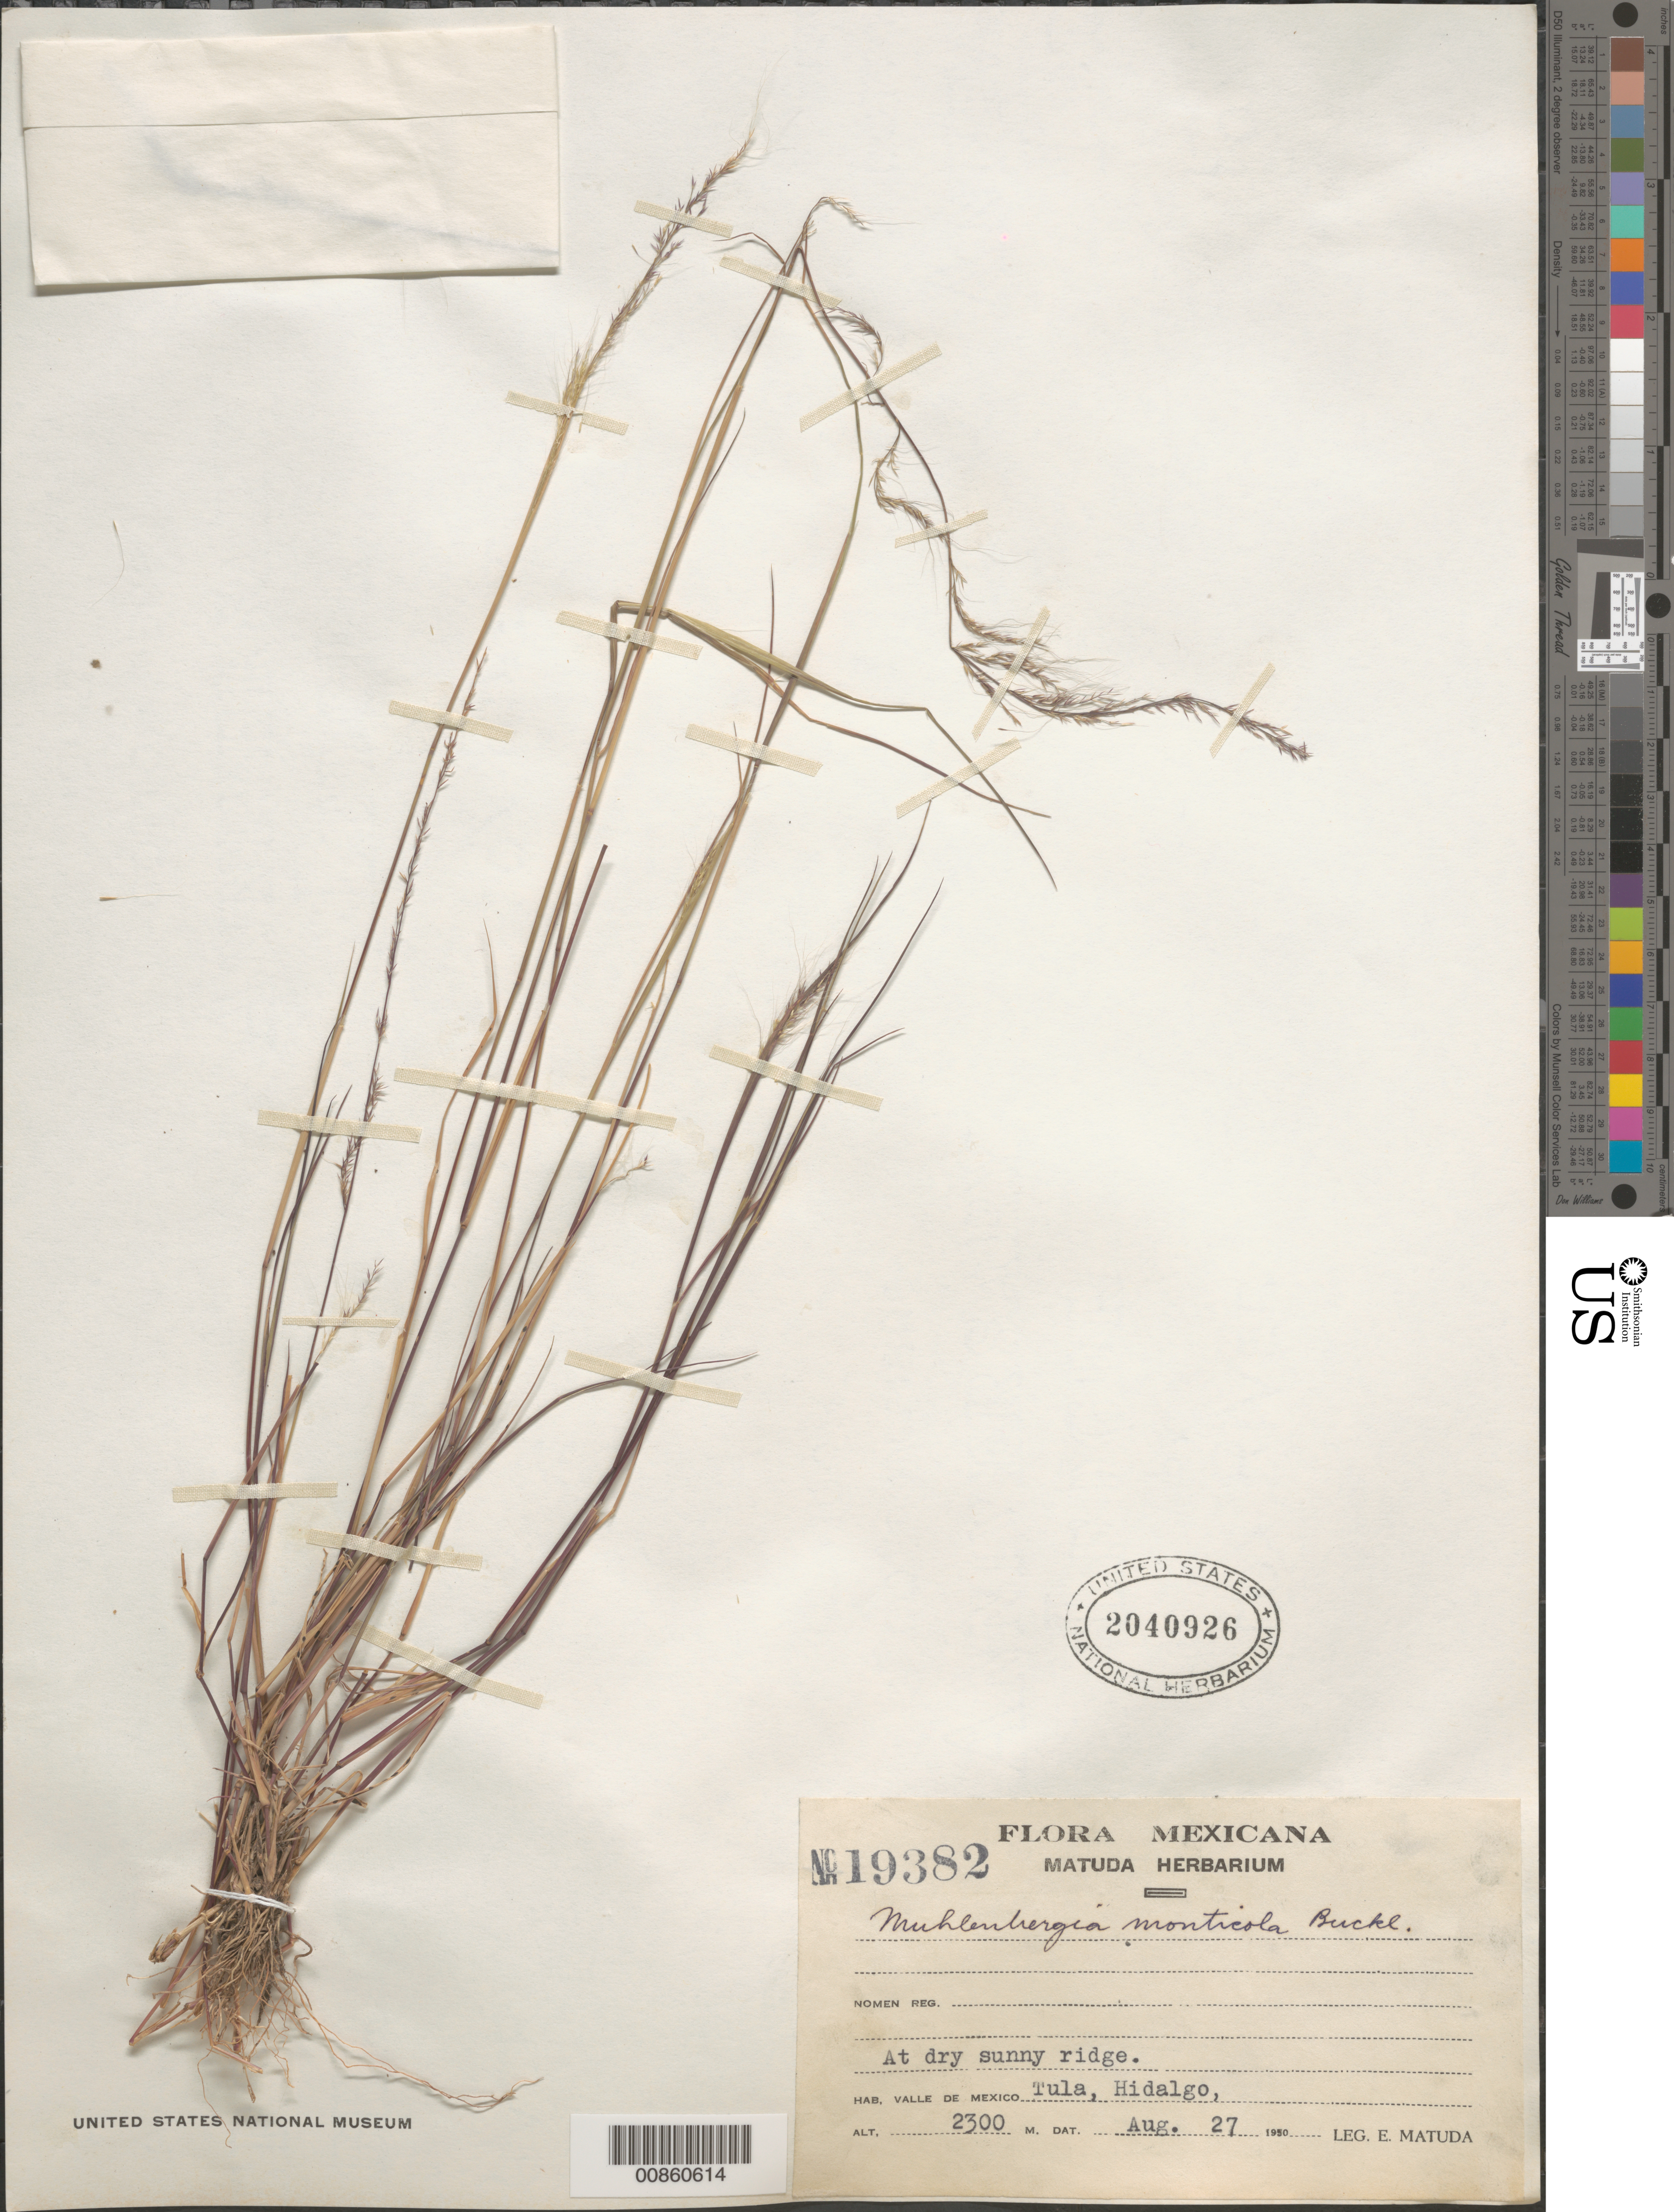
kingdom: Plantae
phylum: Tracheophyta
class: Liliopsida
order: Poales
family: Poaceae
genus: Muhlenbergia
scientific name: Muhlenbergia monticola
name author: Buckley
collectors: E. Matuda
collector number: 19382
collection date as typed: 27 Aug 1950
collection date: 1950-08-27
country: Mexico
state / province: Hidalgo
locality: Tula, Hgo.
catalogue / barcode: US 2040926